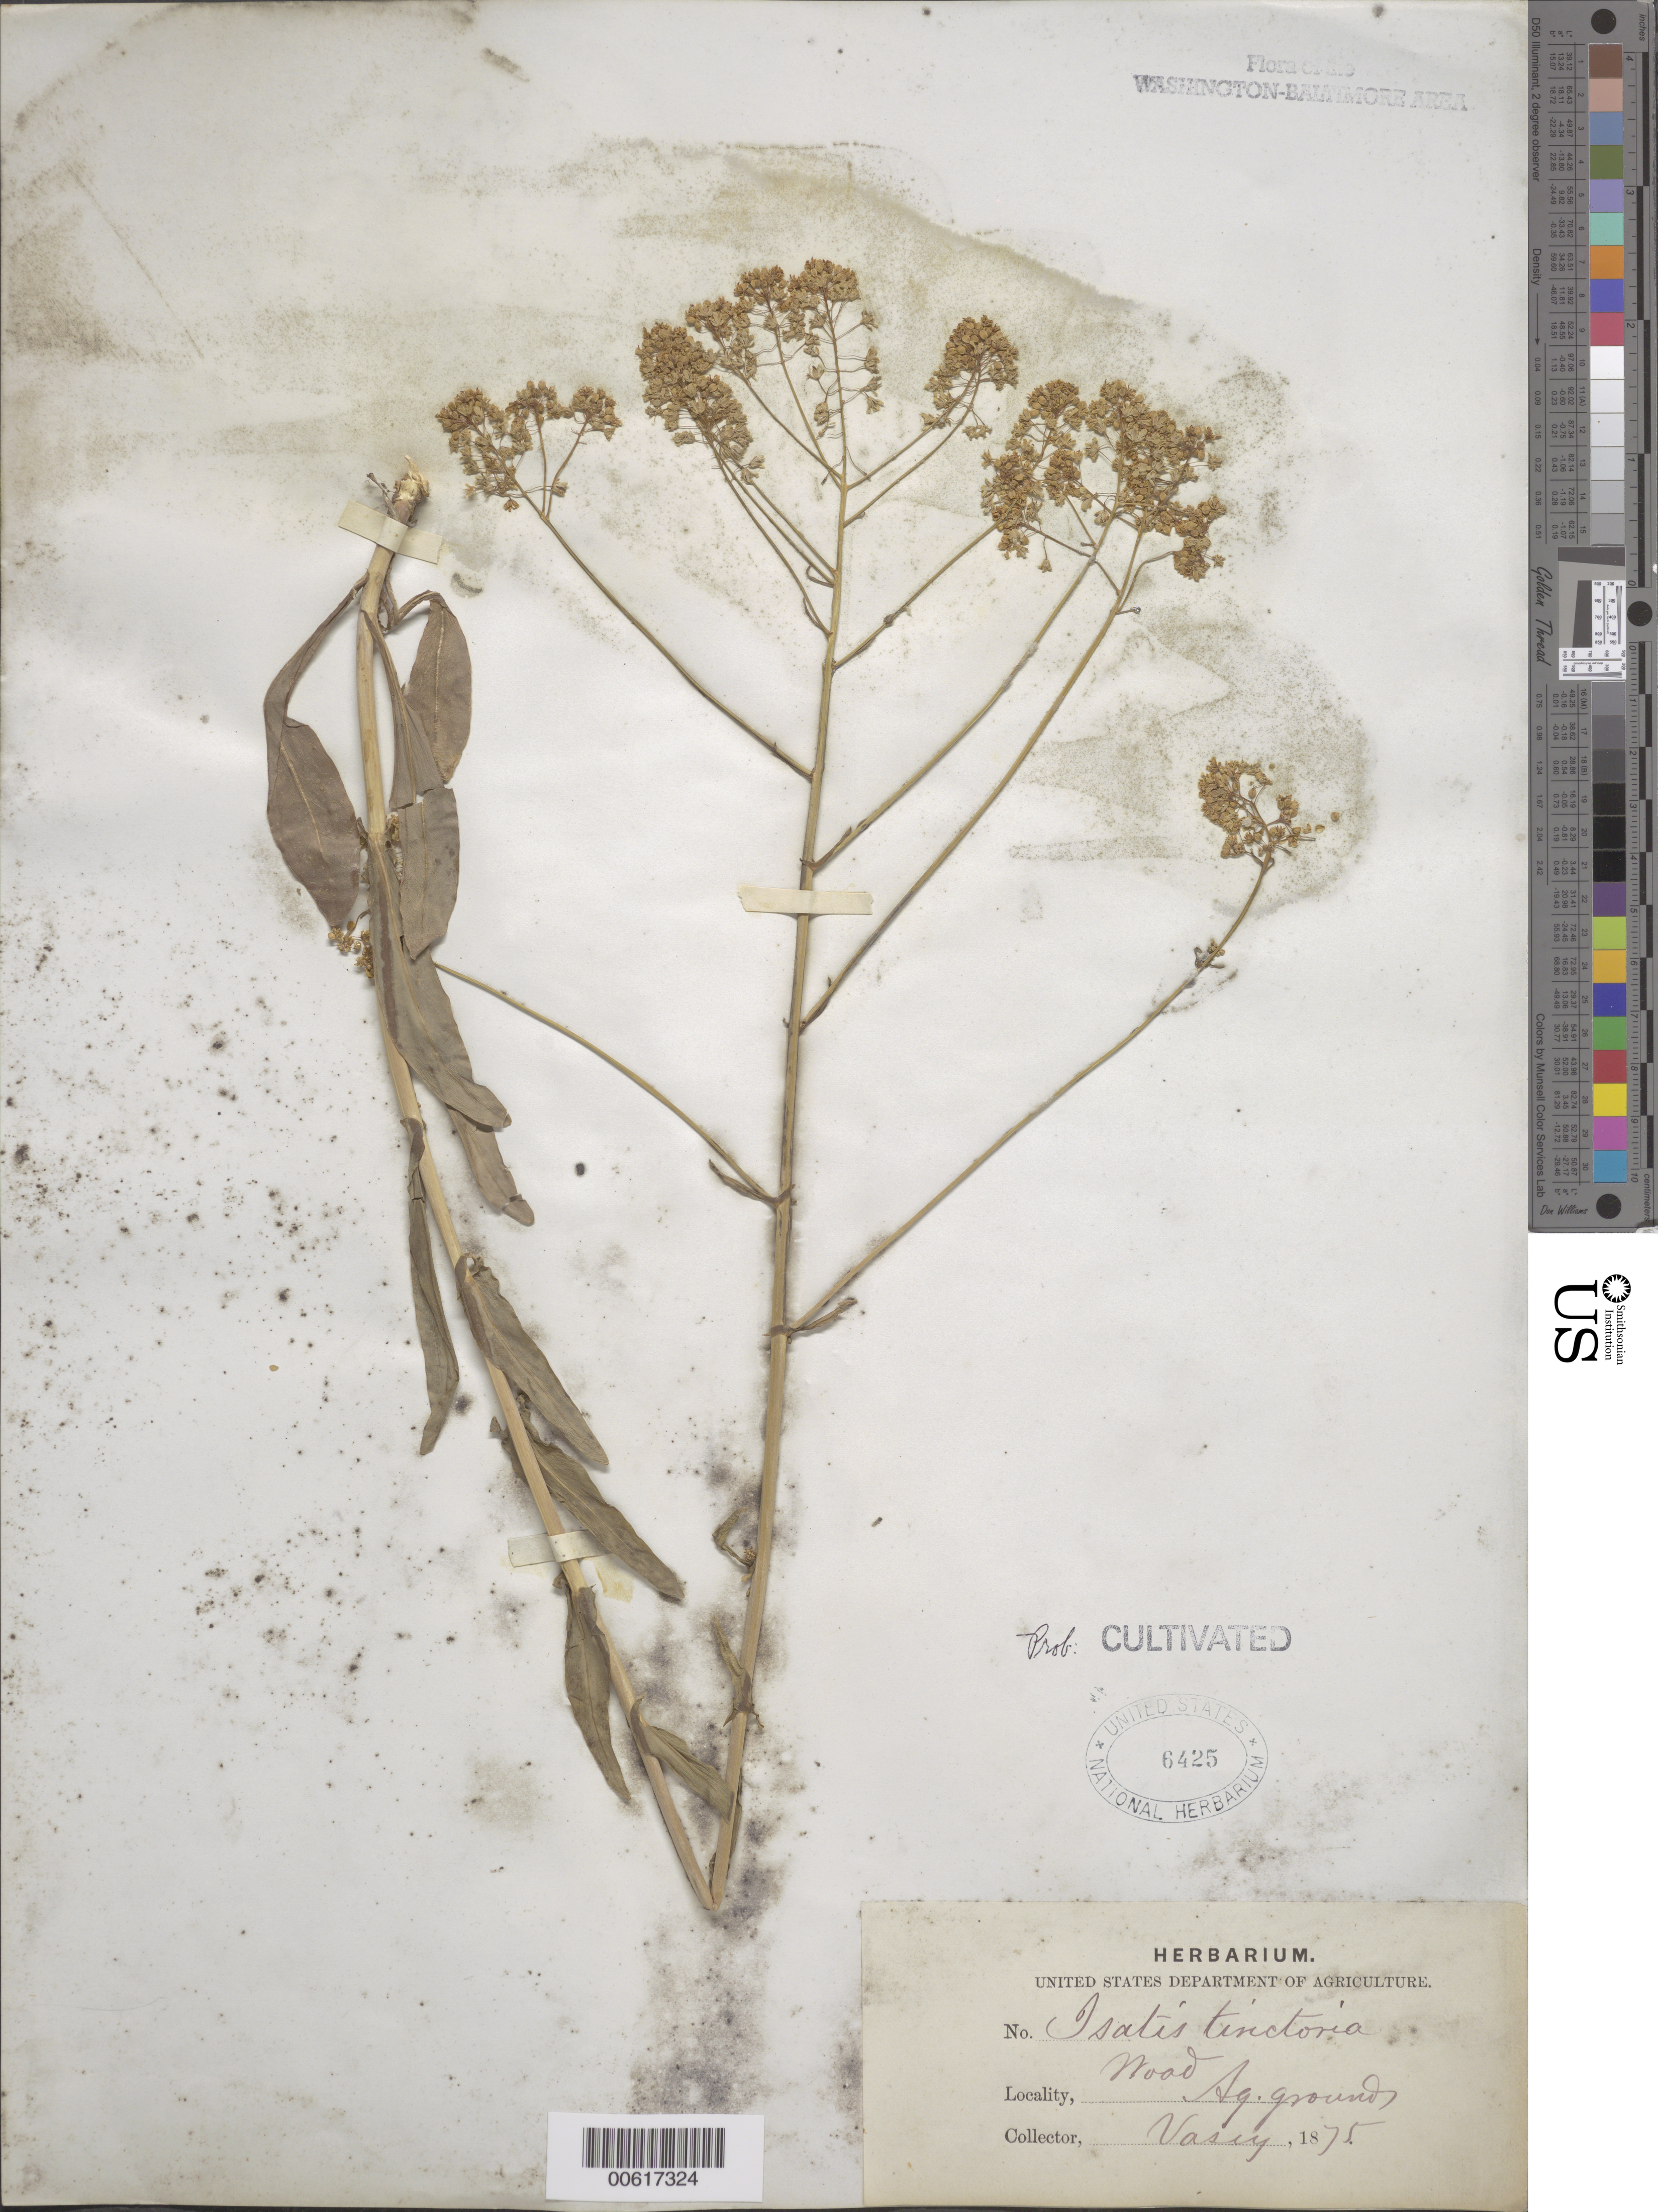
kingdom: Plantae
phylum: Tracheophyta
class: Magnoliopsida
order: Brassicales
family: Brassicaceae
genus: Isatis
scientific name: Isatis tinctoria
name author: L.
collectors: -. Vassey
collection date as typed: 1875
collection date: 1875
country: United States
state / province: Maryland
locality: Dept.of Agriculture grounds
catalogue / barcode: US 6425